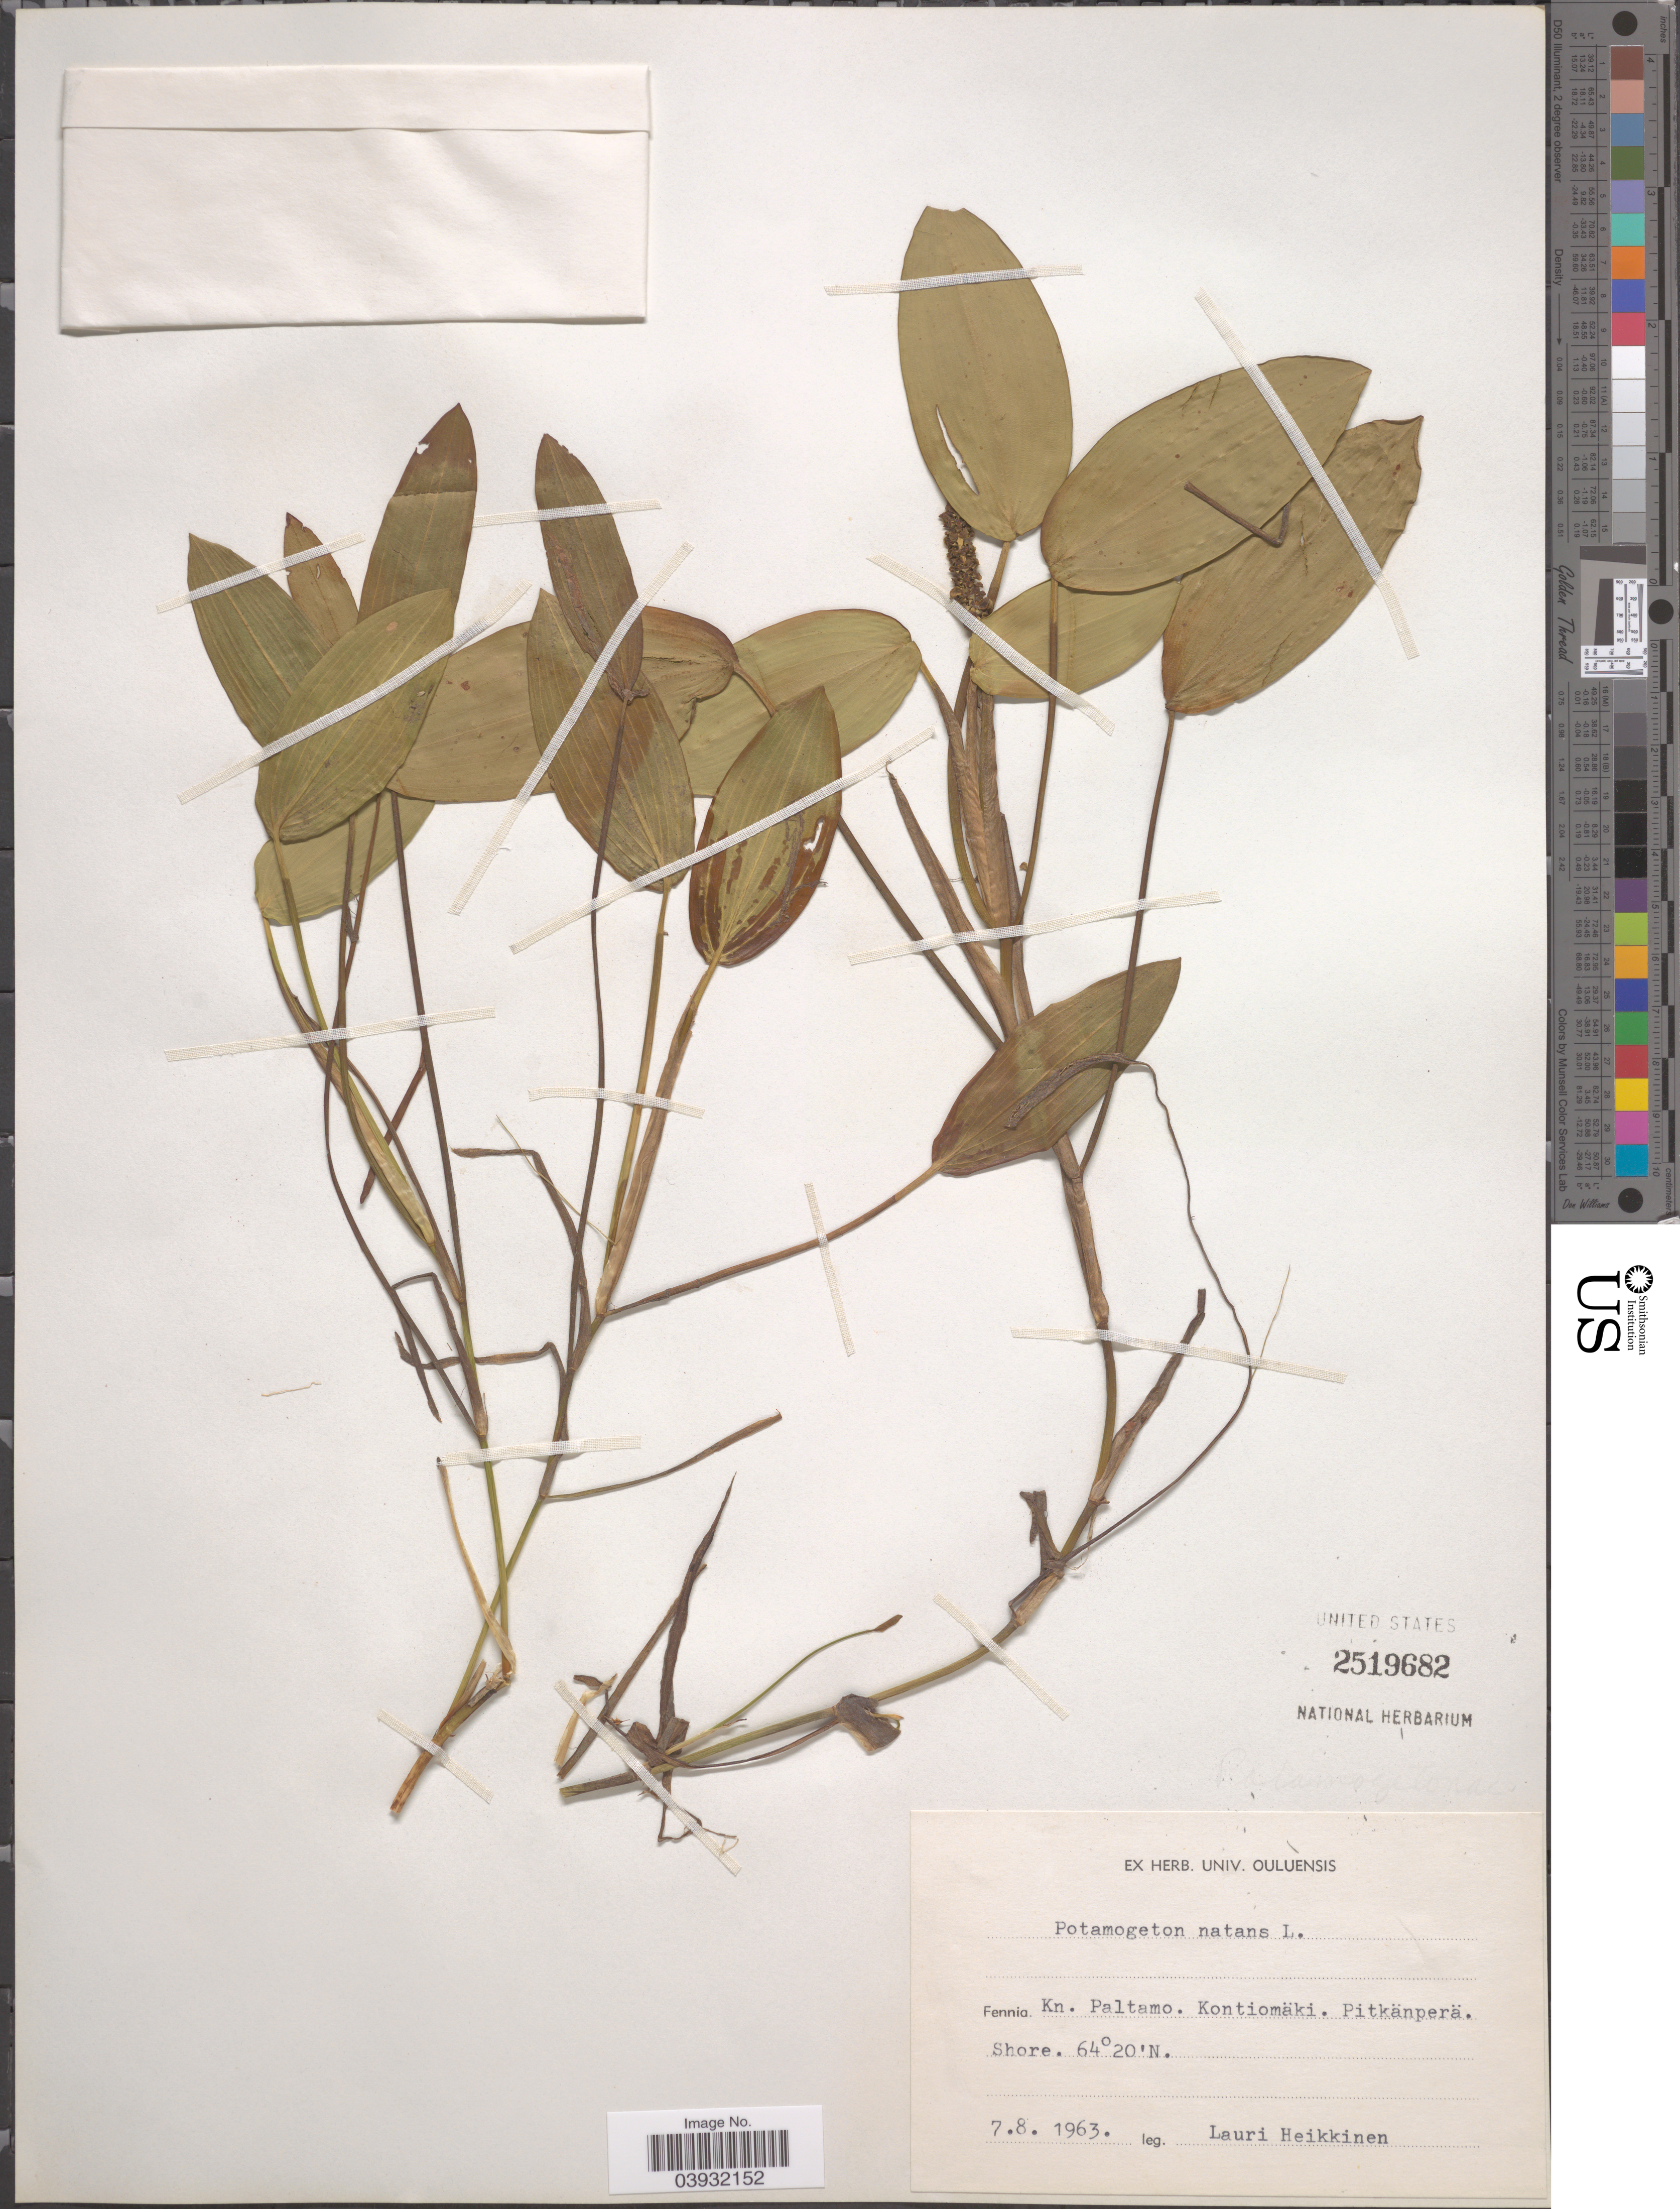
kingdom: Plantae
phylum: Tracheophyta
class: Liliopsida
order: Alismatales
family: Potamogetonaceae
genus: Potamogeton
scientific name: Potamogeton natans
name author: L.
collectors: L. Heikkinen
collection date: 1963-08-07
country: Finland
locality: Fennia. Kn. Paltamo. Kontiomäki. Pitkänperä Shore.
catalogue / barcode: US 2519682